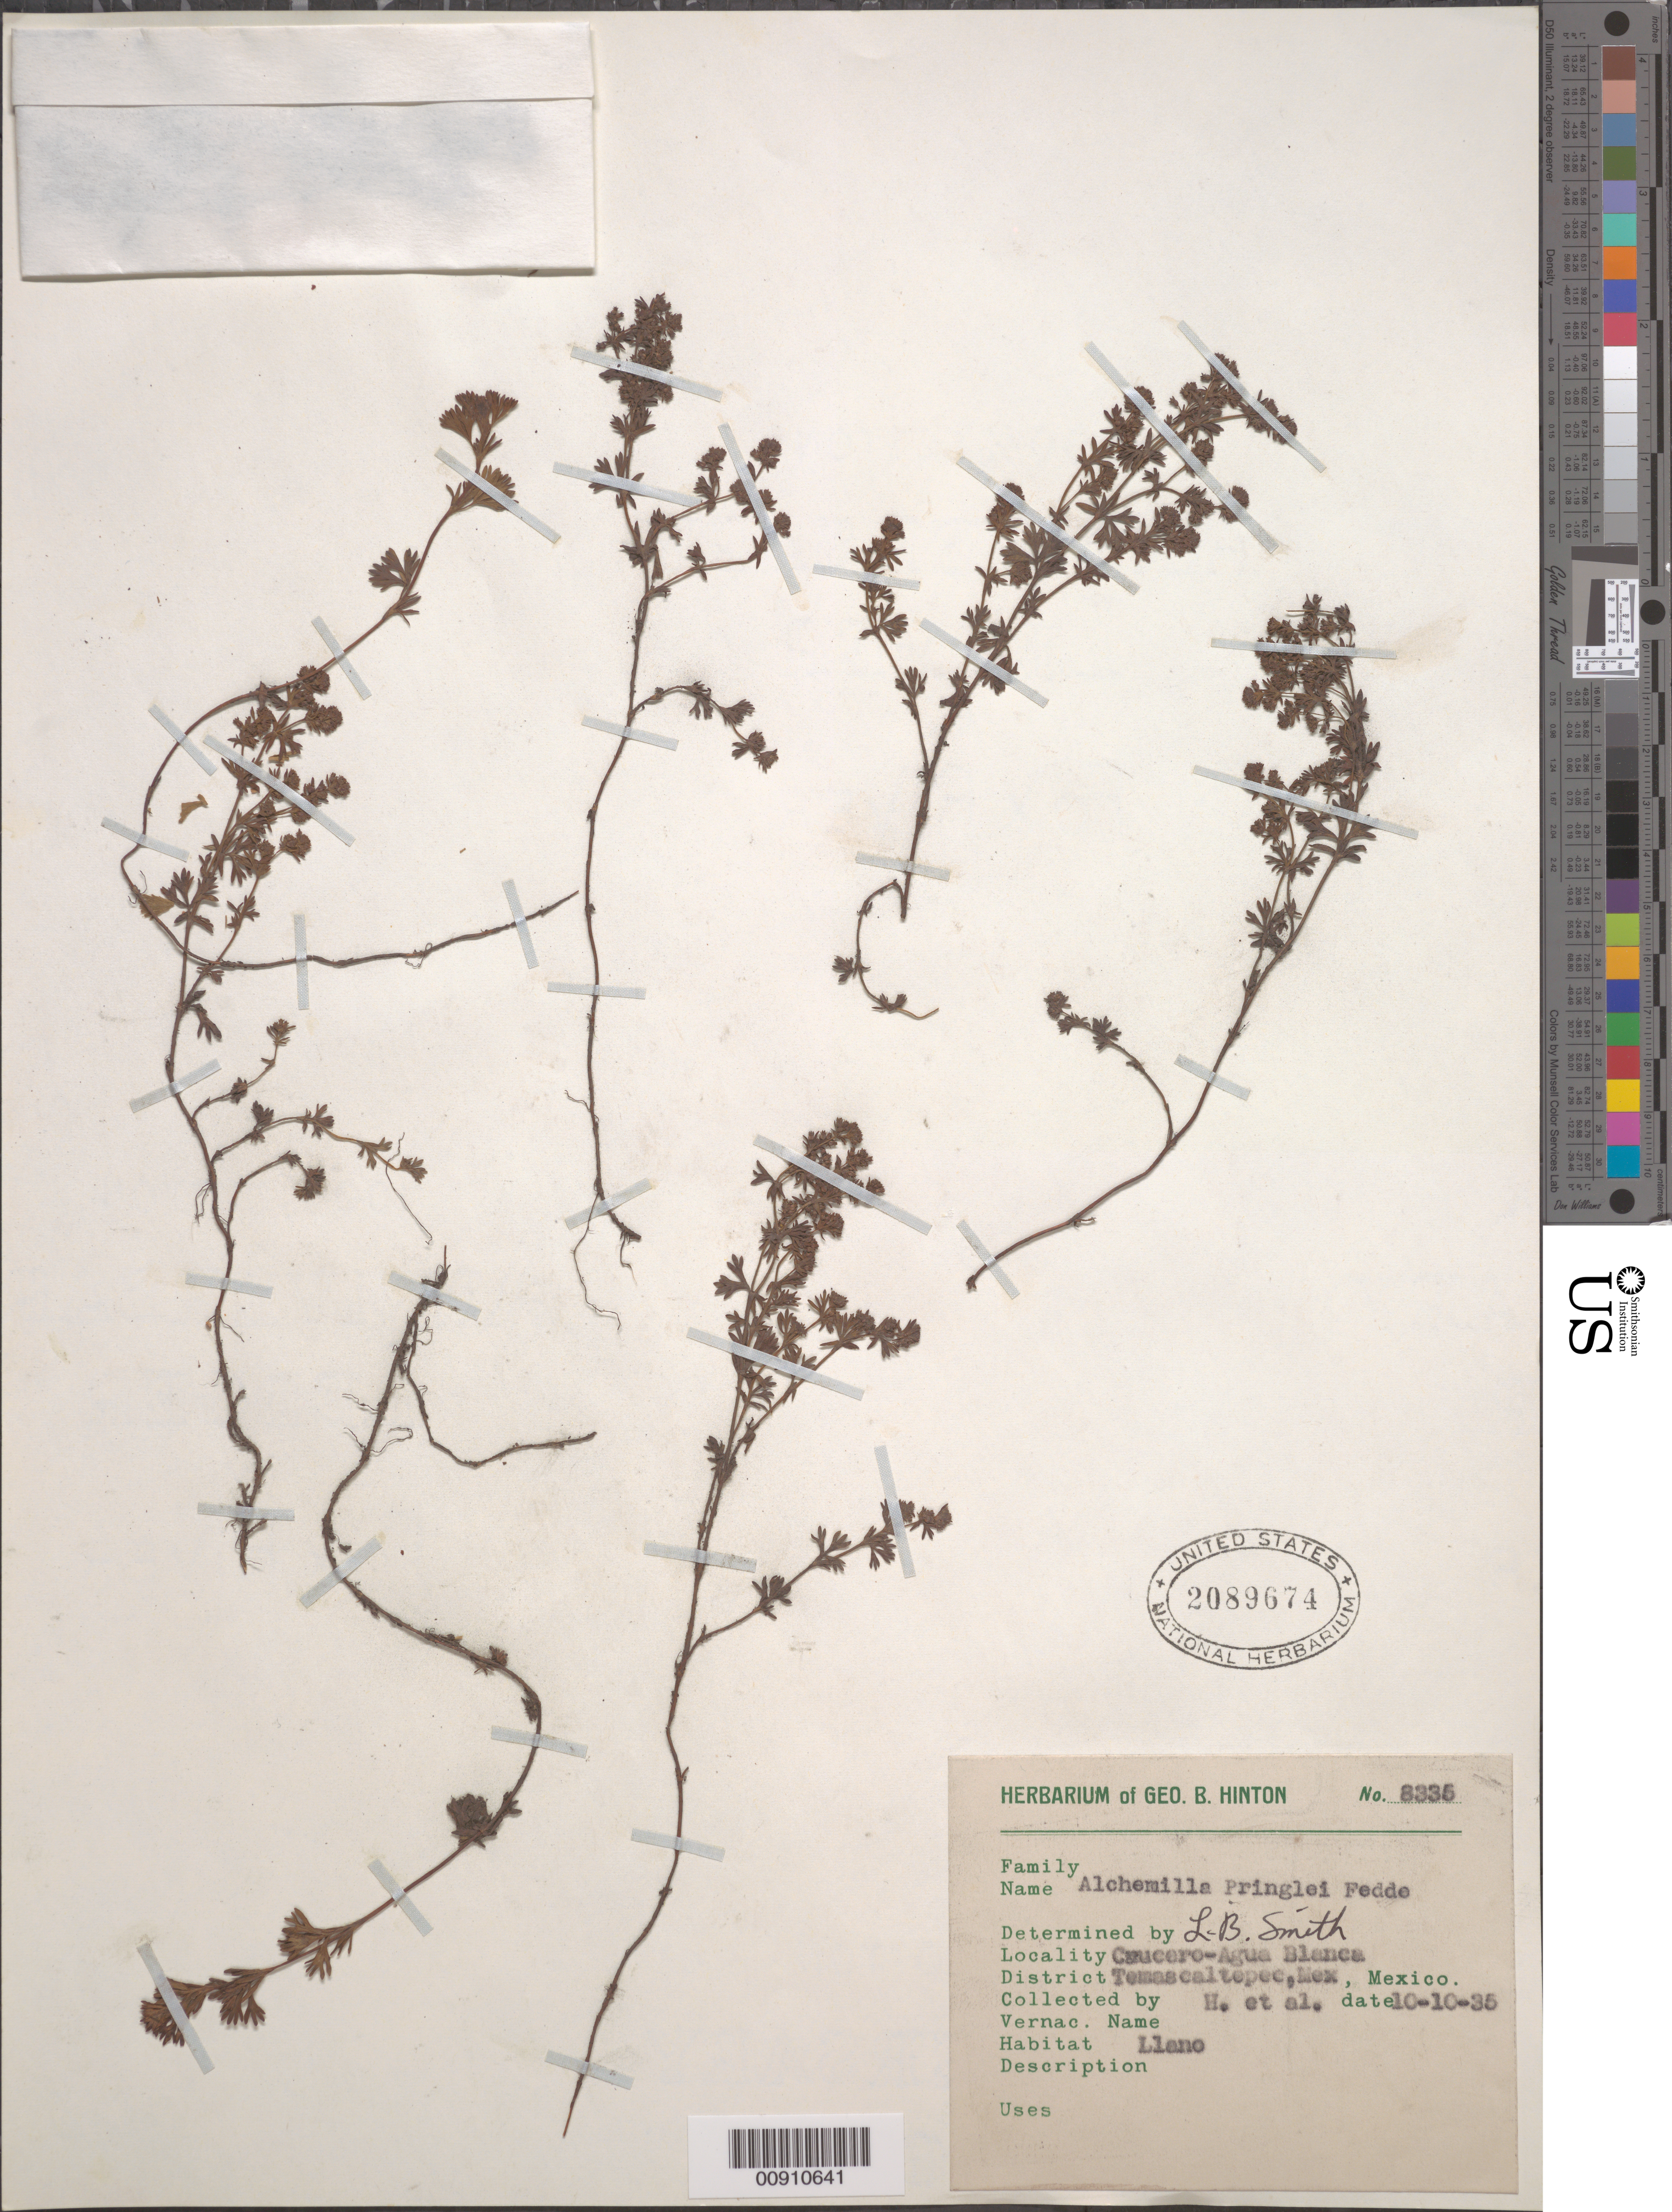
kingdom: Plantae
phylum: Tracheophyta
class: Magnoliopsida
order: Rosales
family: Rosaceae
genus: Lachemilla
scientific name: Lachemilla sibbaldiifolia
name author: (Kunth) Rydb.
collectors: G. B. Hinton & et al.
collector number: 8335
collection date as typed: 10 Oct 1935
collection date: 1935-10-10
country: Mexico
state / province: México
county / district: Temascaltepec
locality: Crucero-Agua Blanca, District Temascaltepec, State of Mexico.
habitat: Llano.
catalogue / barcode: US 2089674